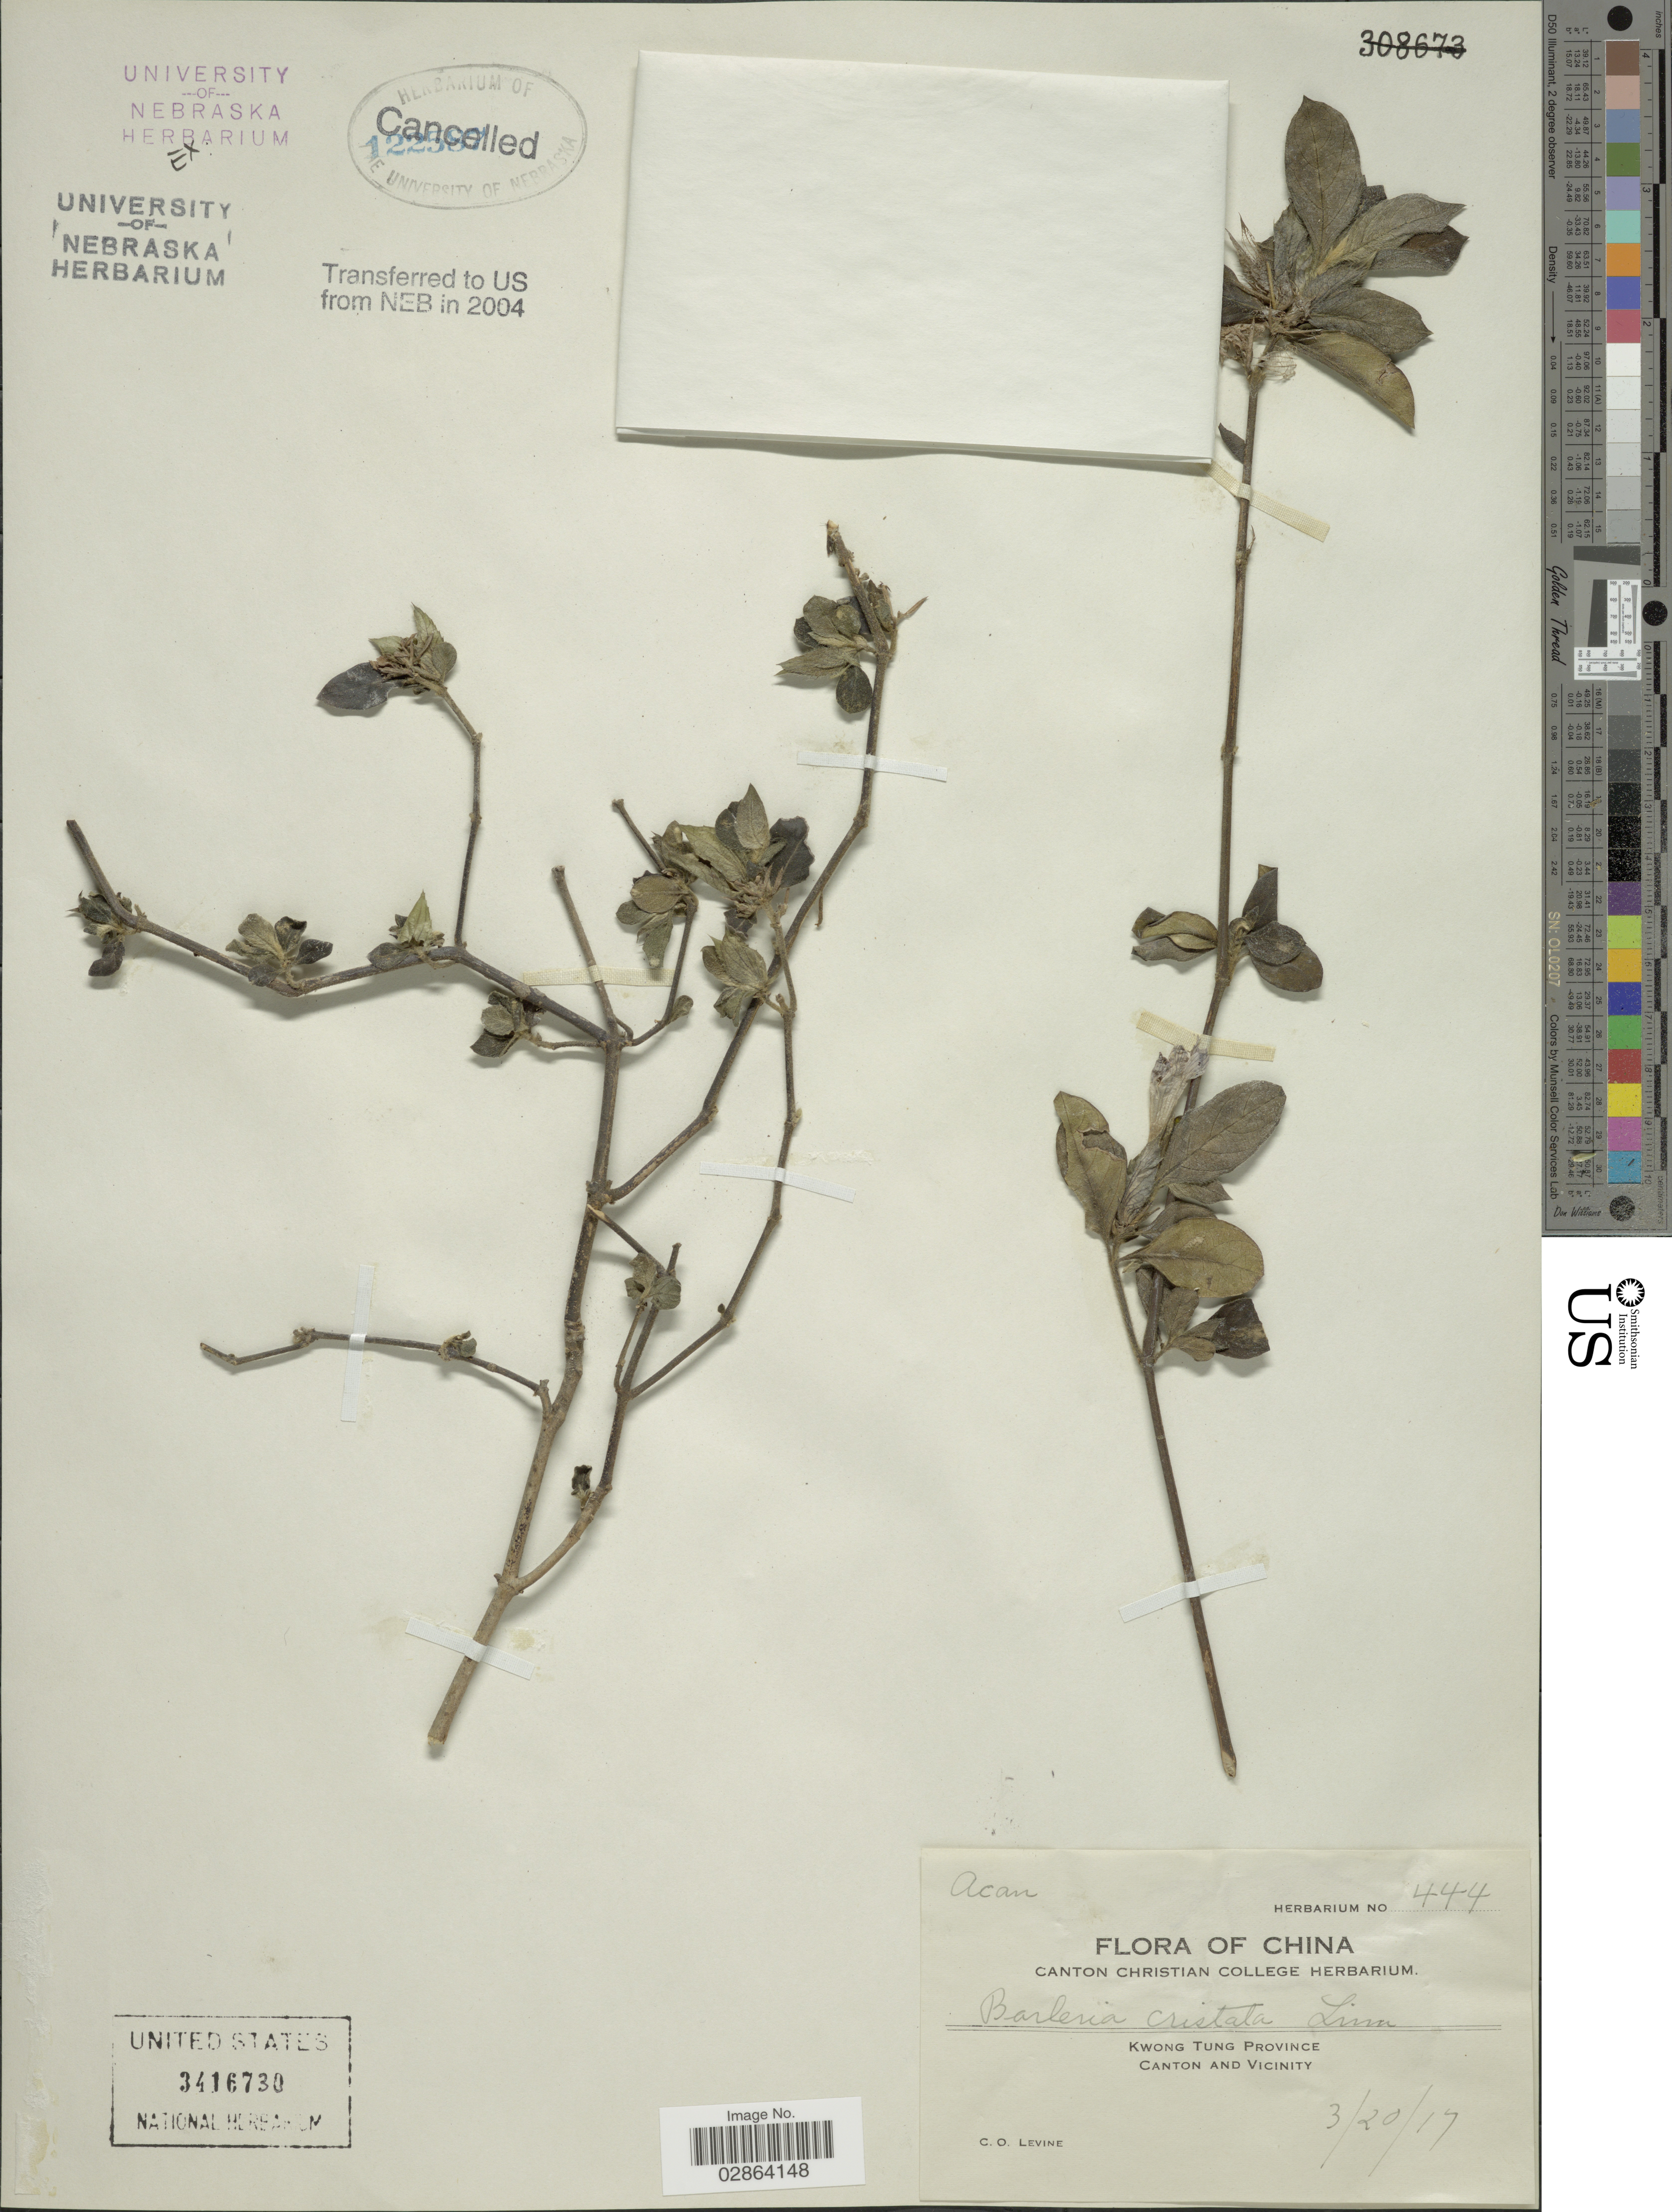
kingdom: Plantae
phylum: Tracheophyta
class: Magnoliopsida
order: Lamiales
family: Acanthaceae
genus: Barleria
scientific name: Barleria cristata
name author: L.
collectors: C. O. Levine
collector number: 444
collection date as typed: Transcribed d/m/y: 20/3/17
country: China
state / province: Guangdong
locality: Kwong Tung Province, Canton and Vicinity.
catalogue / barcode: US 3416730